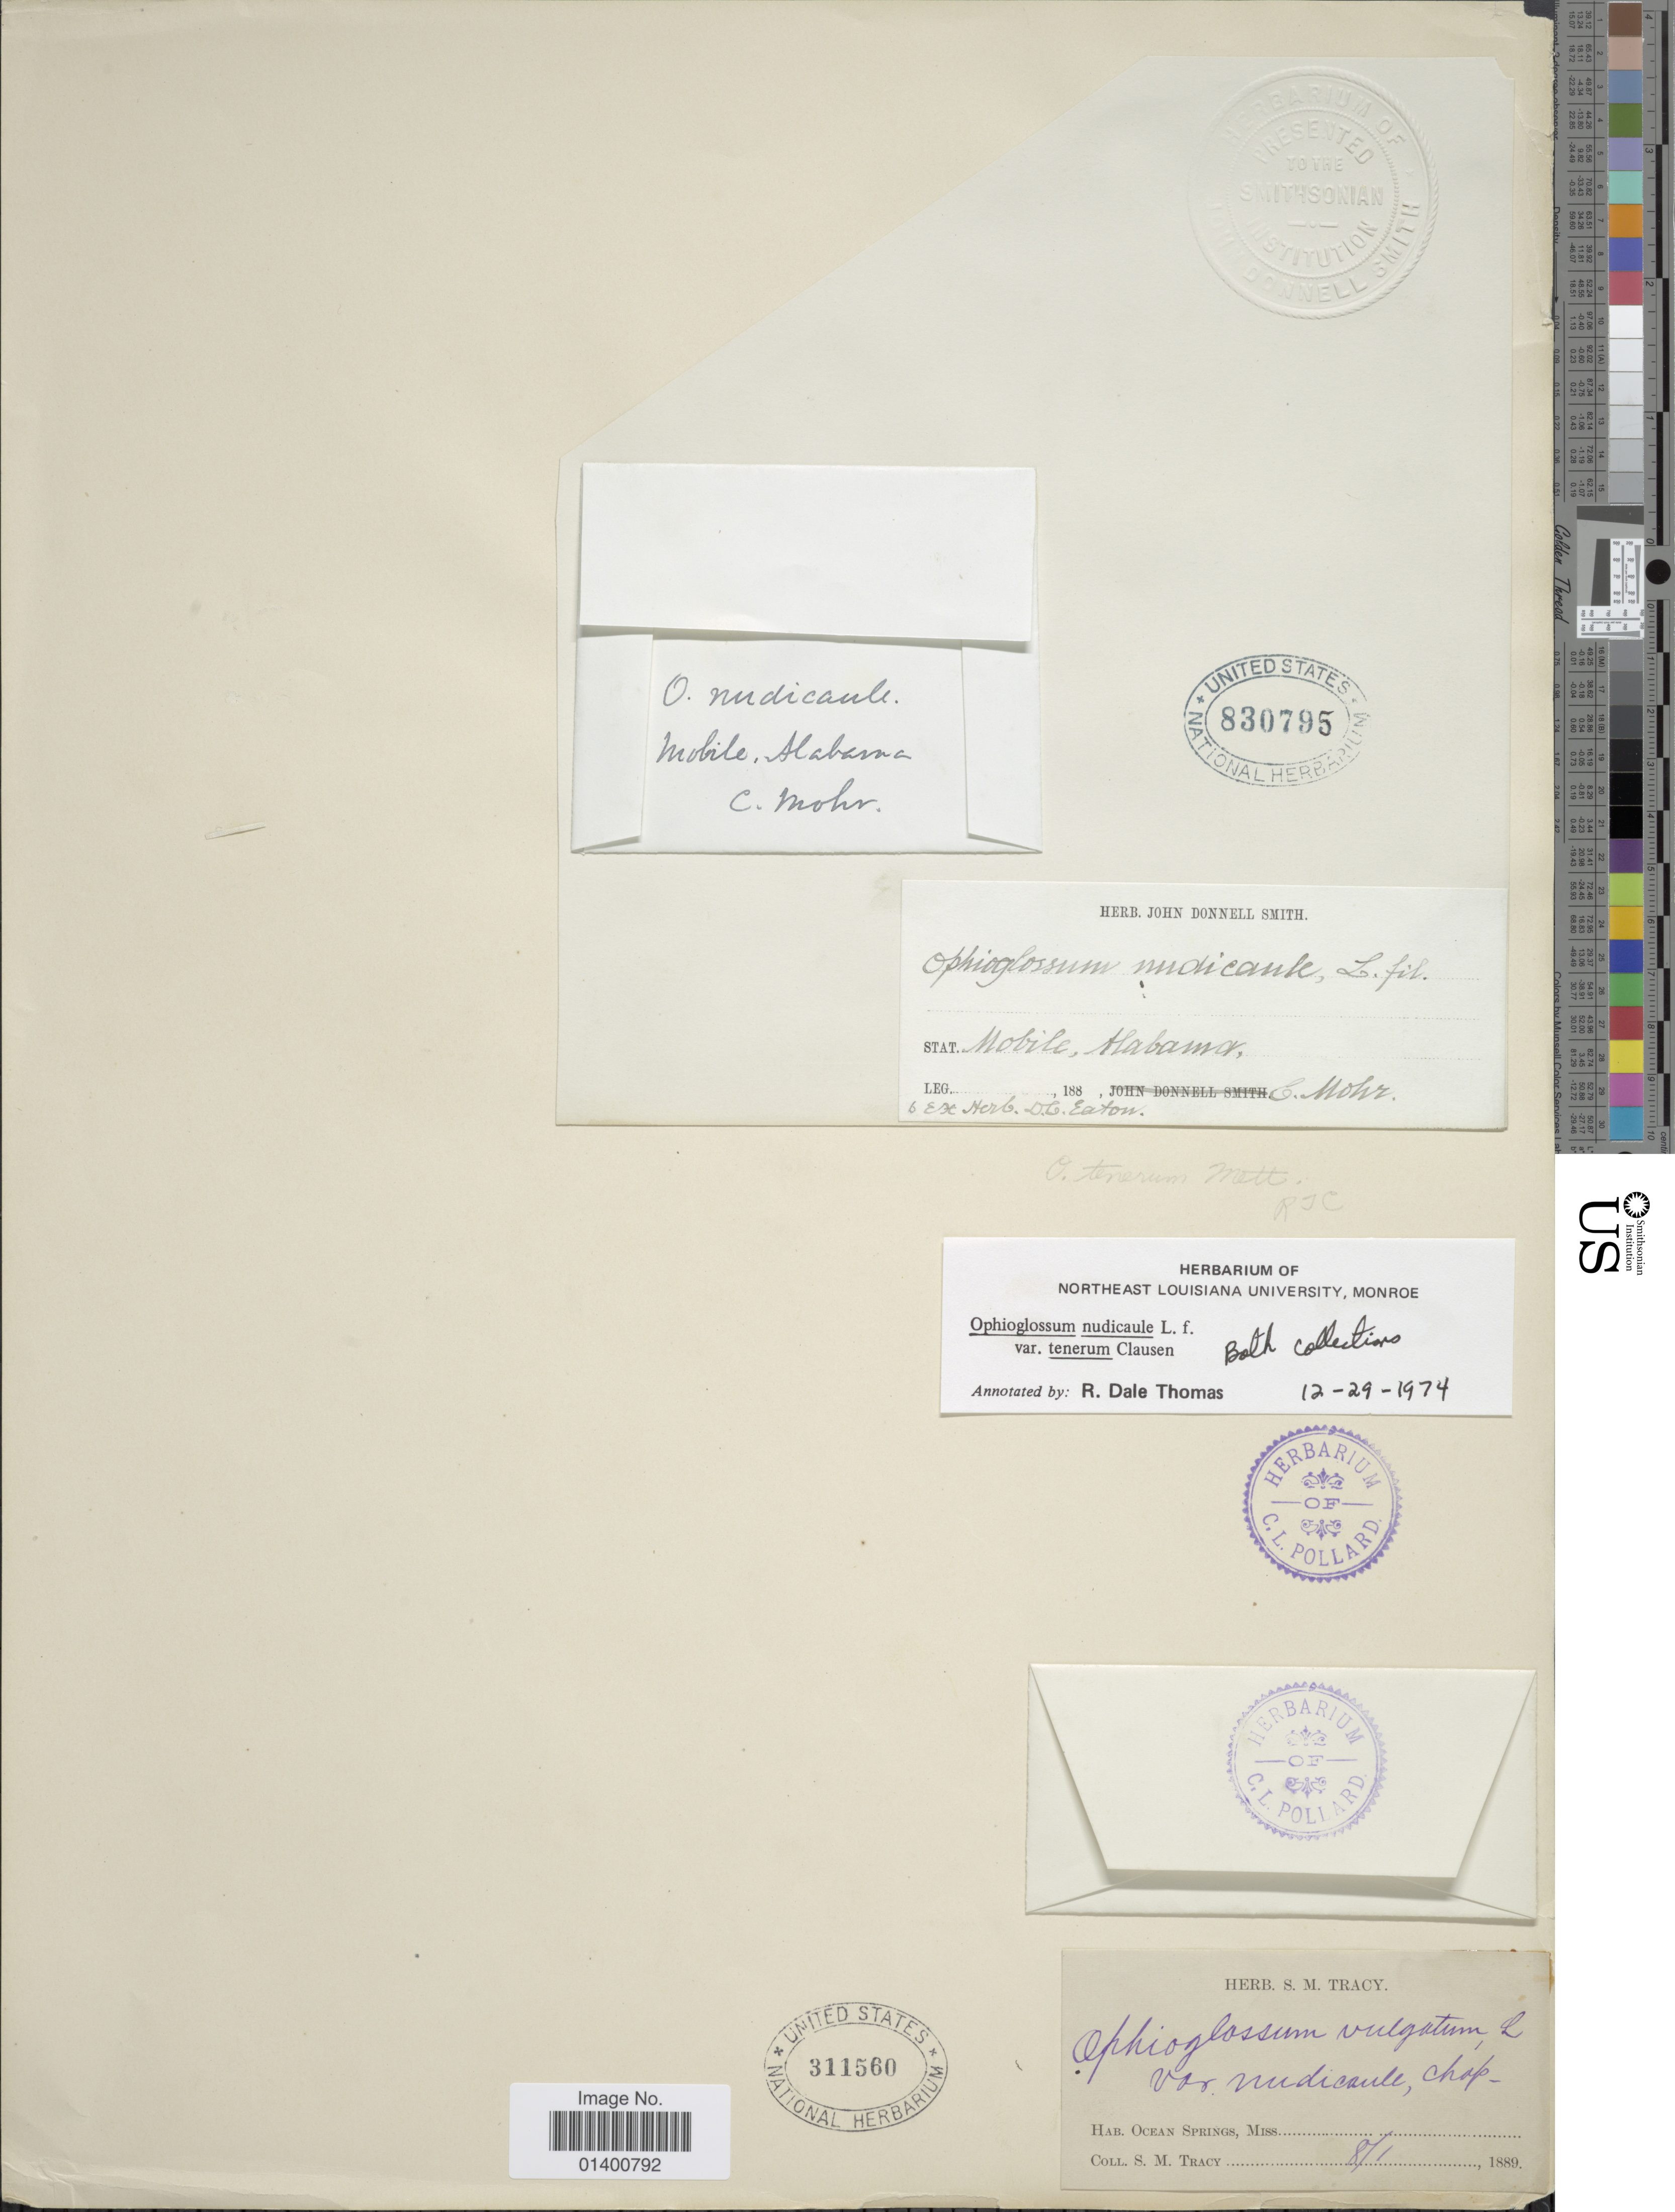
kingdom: Plantae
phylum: Tracheophyta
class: Polypodiopsida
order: Ophioglossales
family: Ophioglossaceae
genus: Ophioglossum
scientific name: Ophioglossum nudicaule var. tenerum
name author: (Mett. ex Prantl) R.T. Clausen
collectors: C. T. Mohr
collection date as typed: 188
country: United States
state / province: Alabama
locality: Mobile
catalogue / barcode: US 830795-2